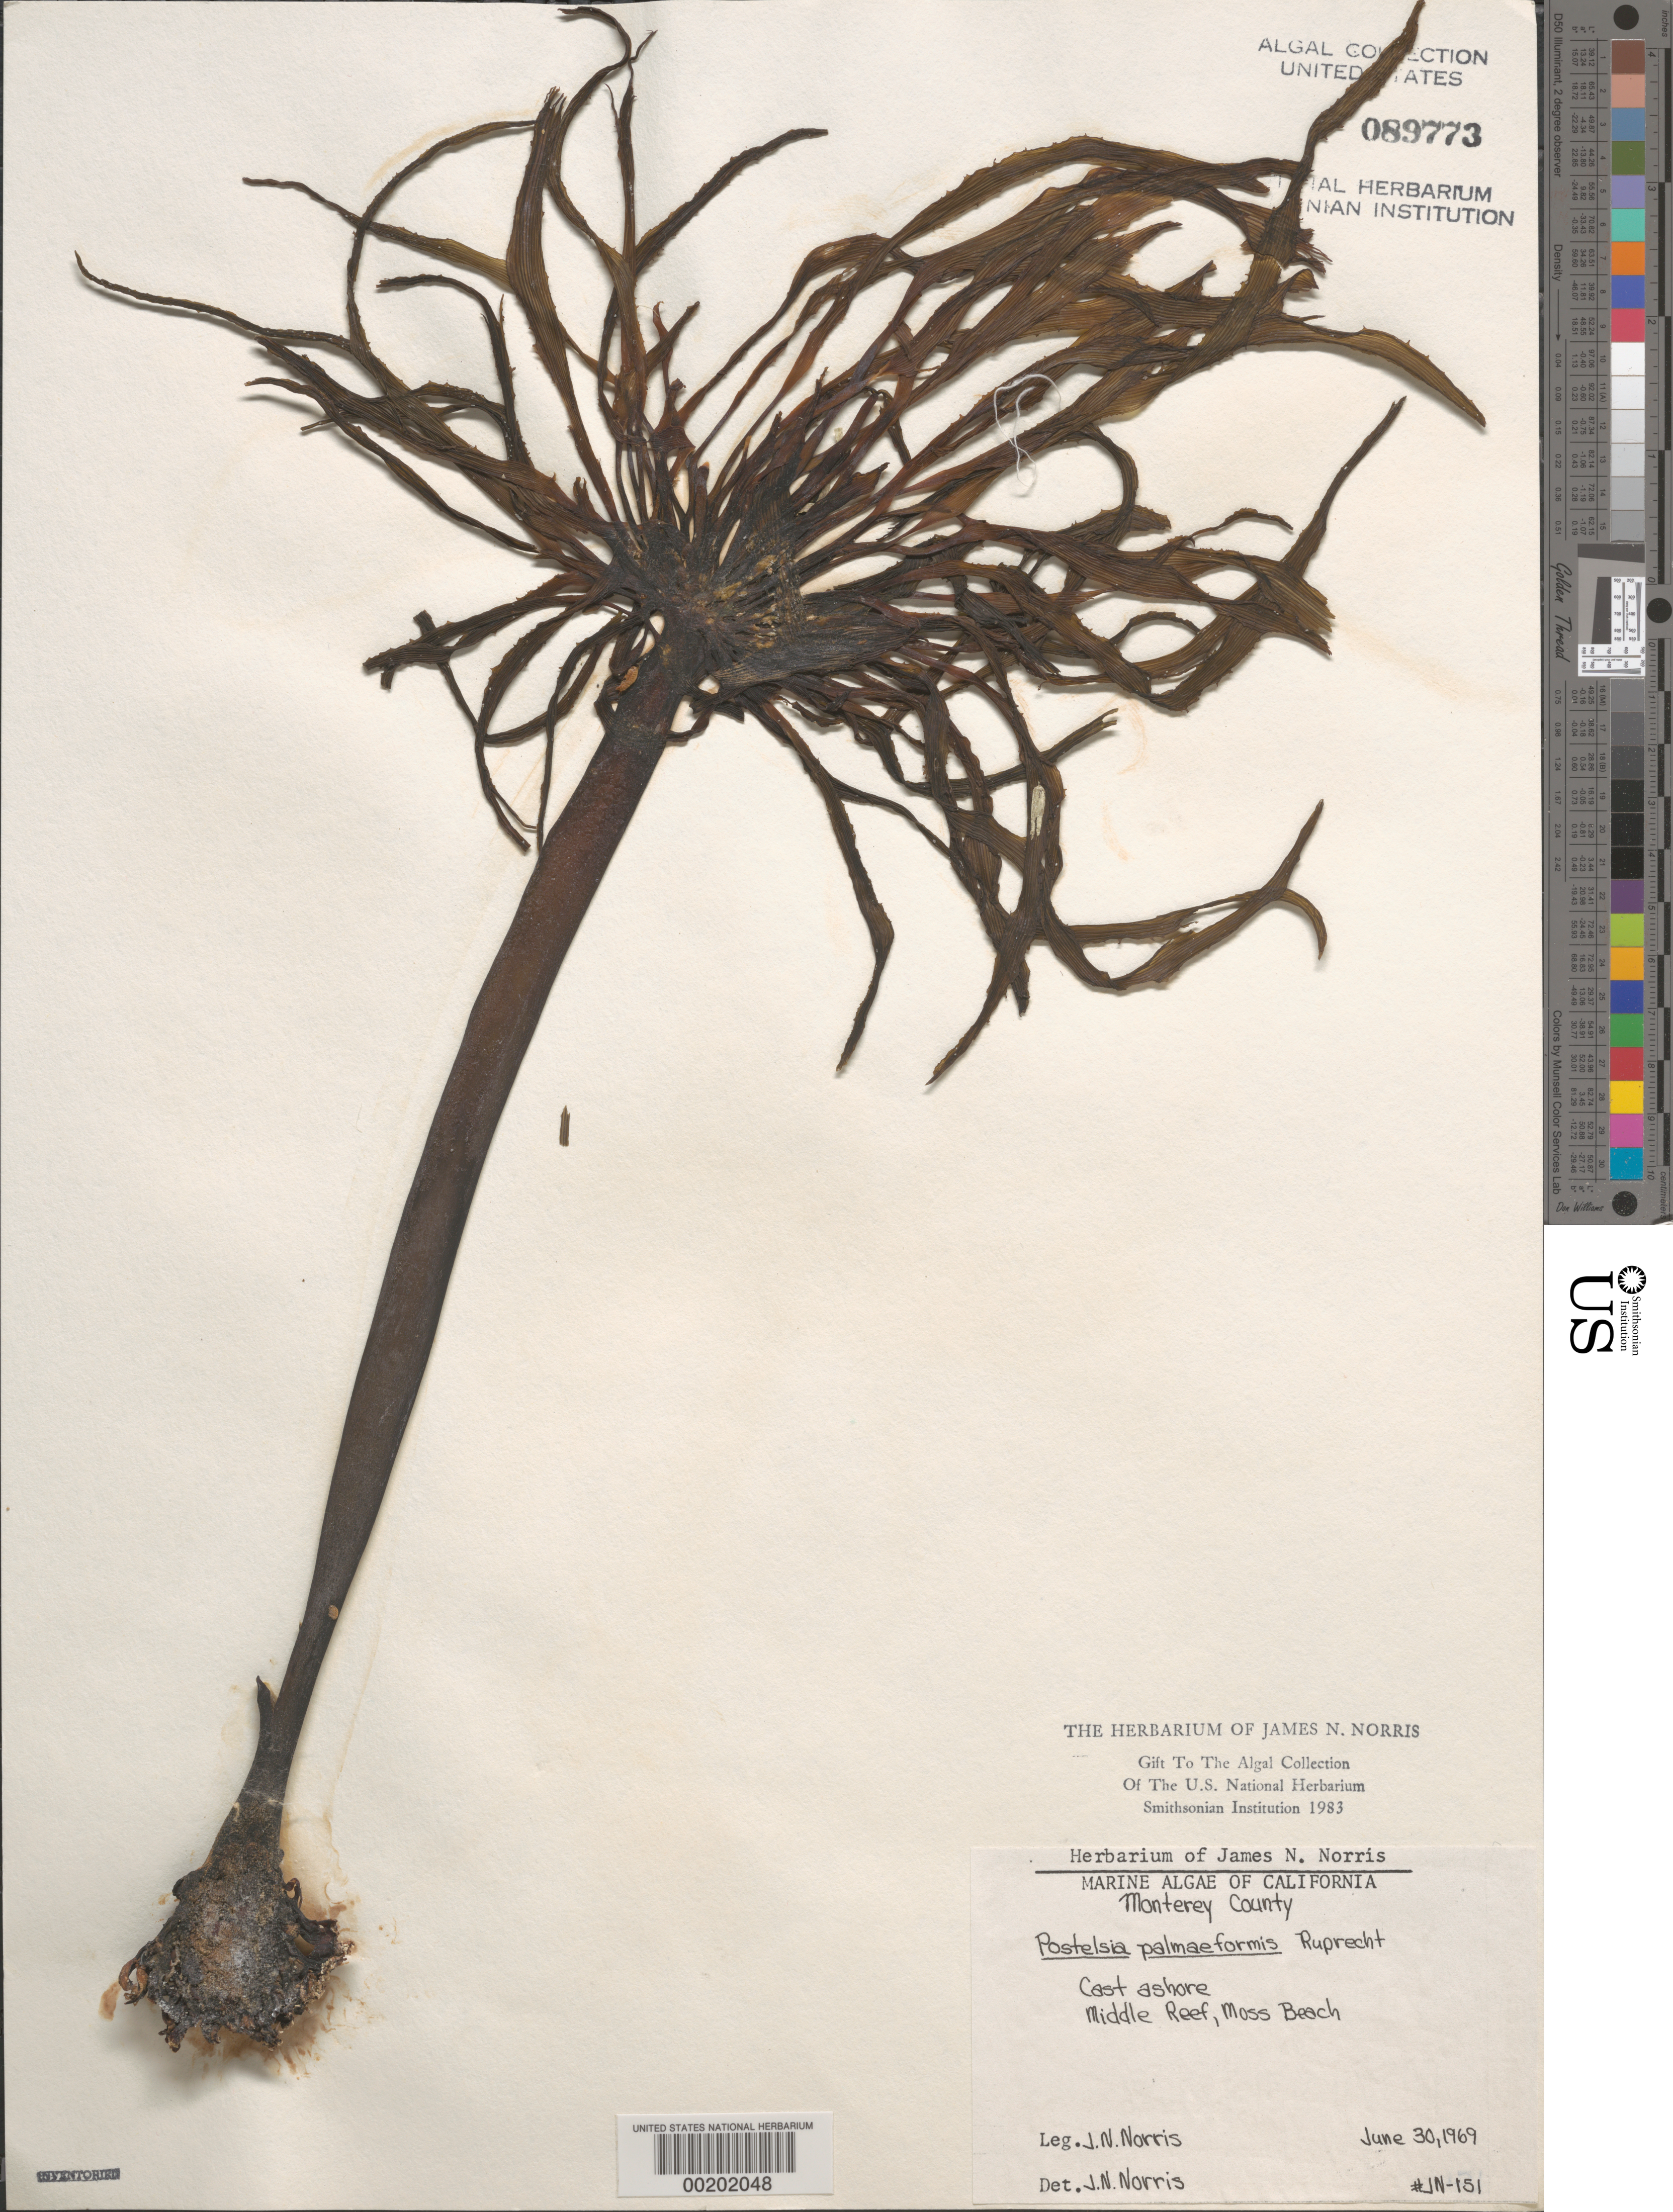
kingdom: Chromista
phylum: Ochrophyta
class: Phaeophyceae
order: Laminariales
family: Laminariaceae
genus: Postelsia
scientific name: Postelsia palmaeformis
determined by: Norris, James N.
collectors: J. N. Norris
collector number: JN-151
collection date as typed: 30 Jun 1969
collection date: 1969-06-30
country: United States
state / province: California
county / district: Monterey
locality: Middle Reef of Moss Beach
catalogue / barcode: US 89773